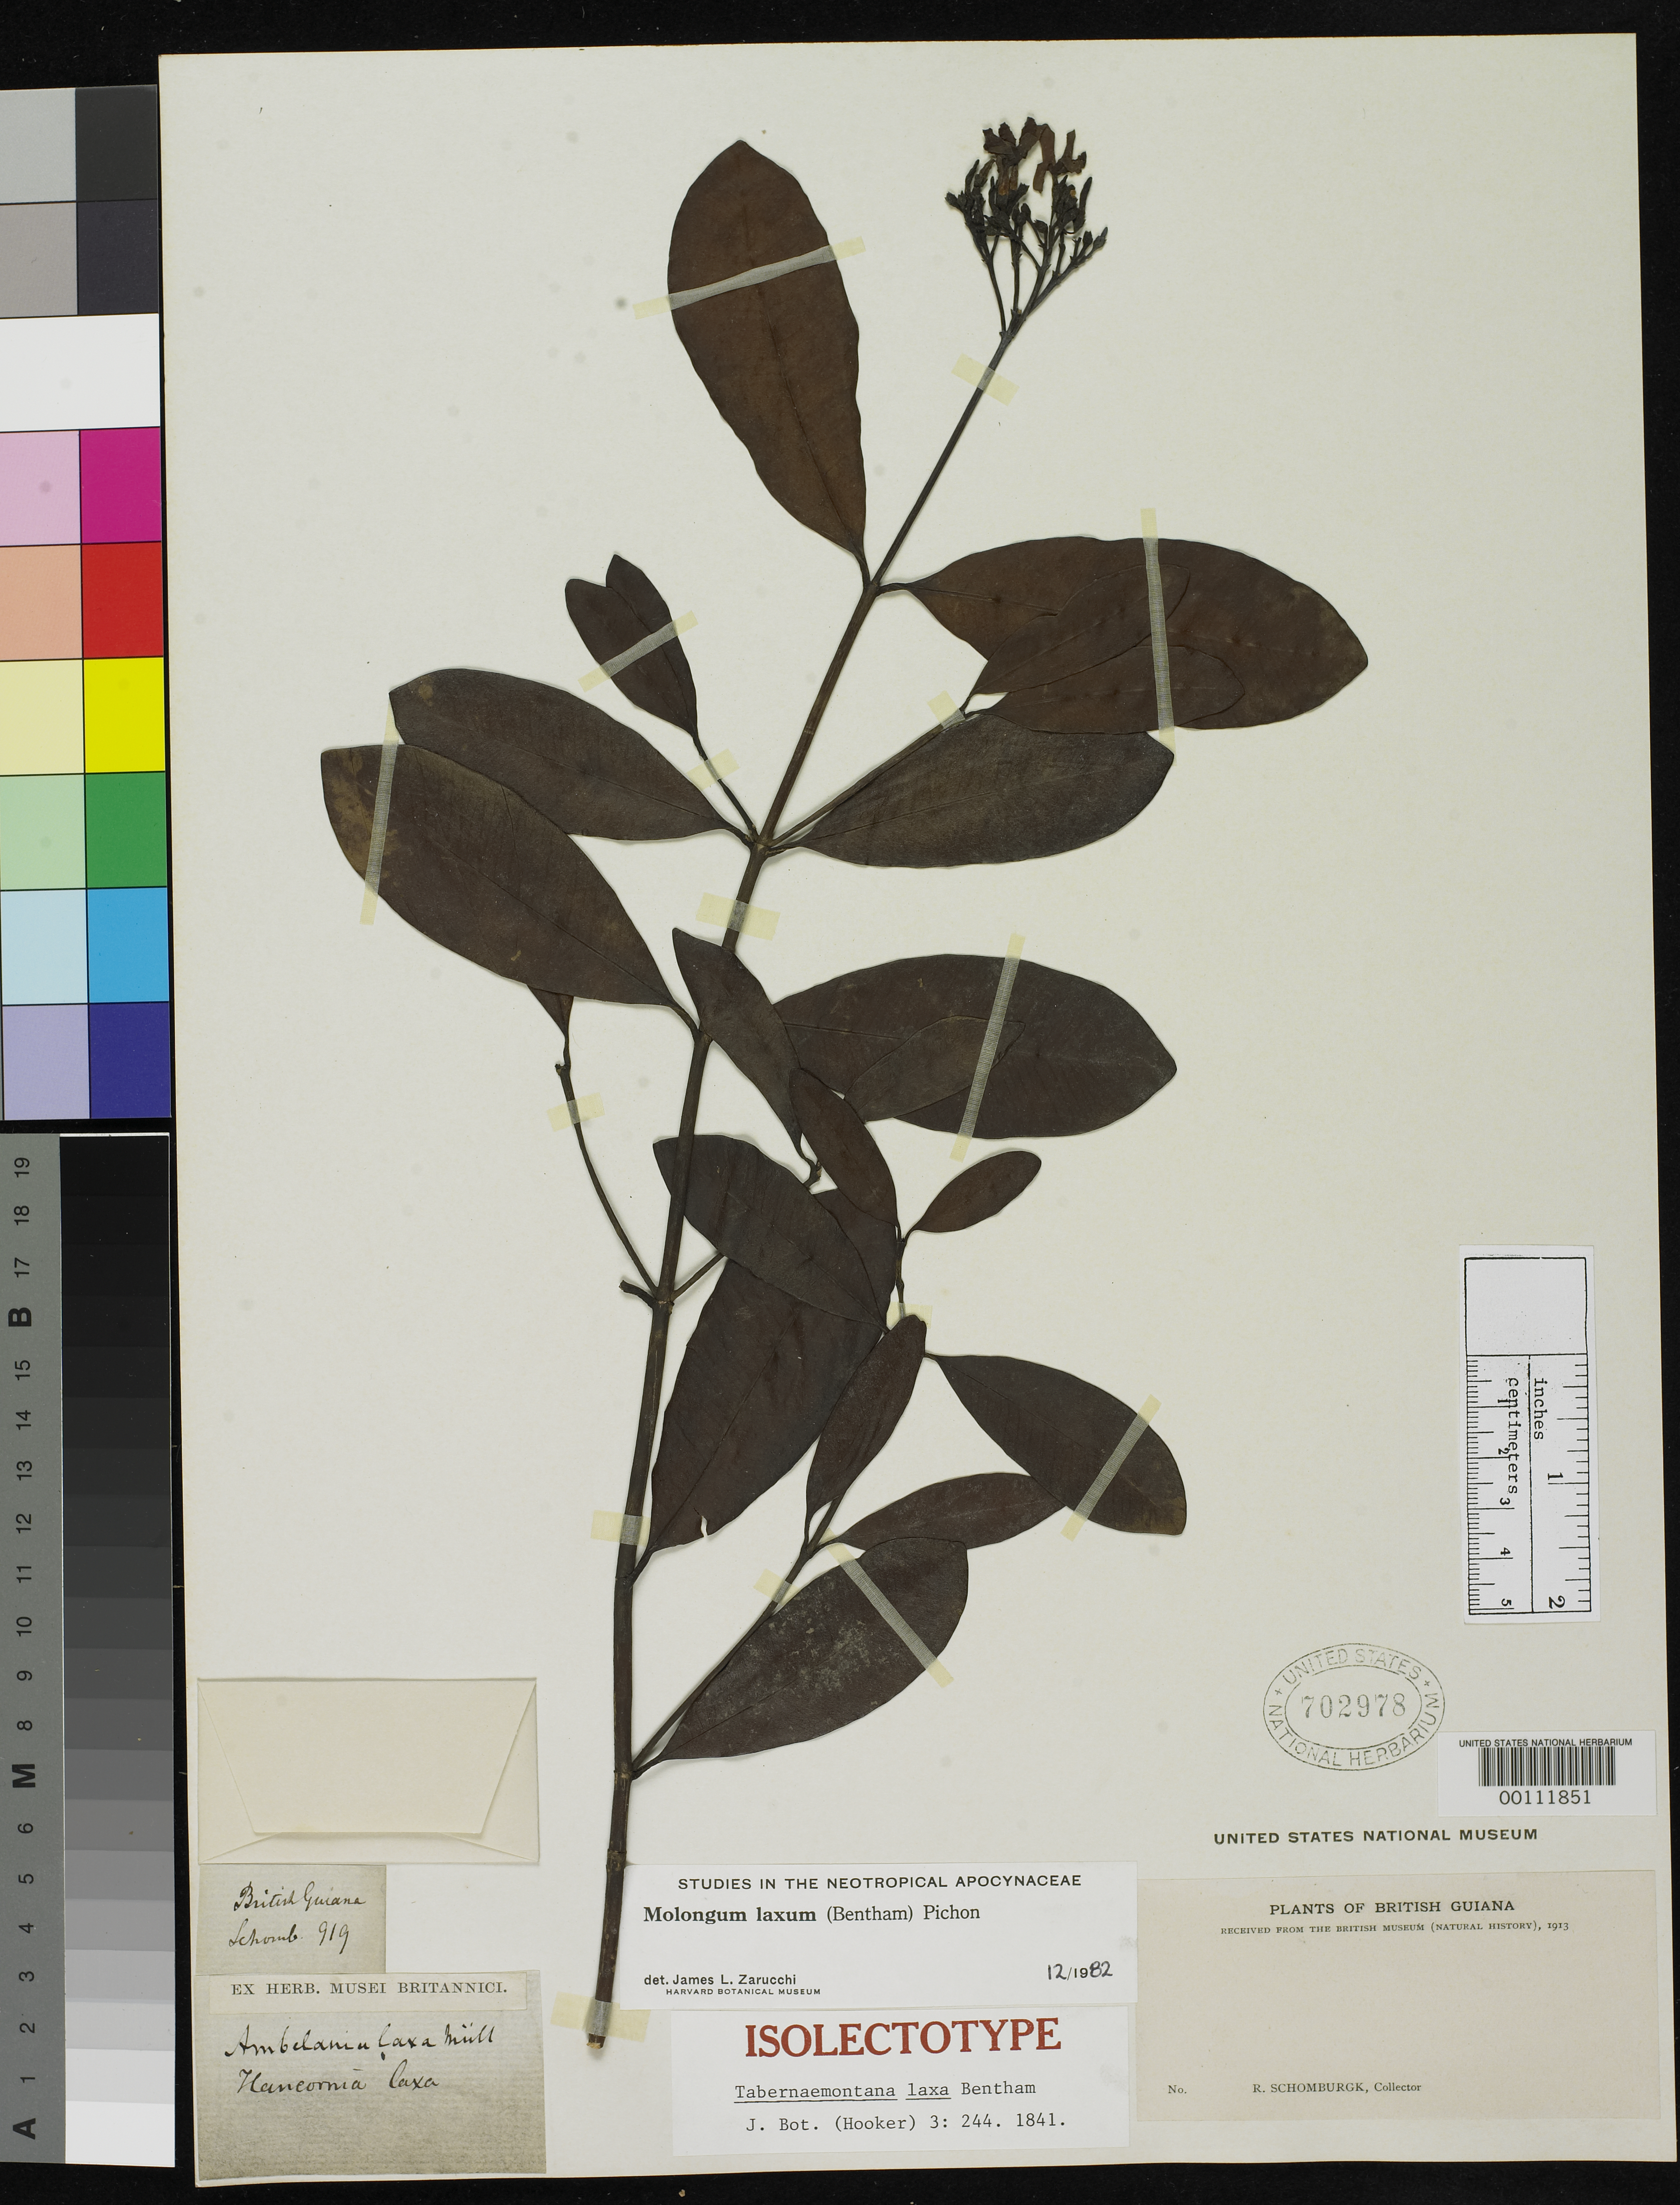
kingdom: Plantae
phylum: Tracheophyta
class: Magnoliopsida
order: Gentianales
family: Apocynaceae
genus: Tabernaemontana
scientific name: Tabernaemontana laxa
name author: Benth.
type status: Isolectotype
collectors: M. R. Schomburgk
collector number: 919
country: Brazil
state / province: Amazônas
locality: Rio Negro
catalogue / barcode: US 702978